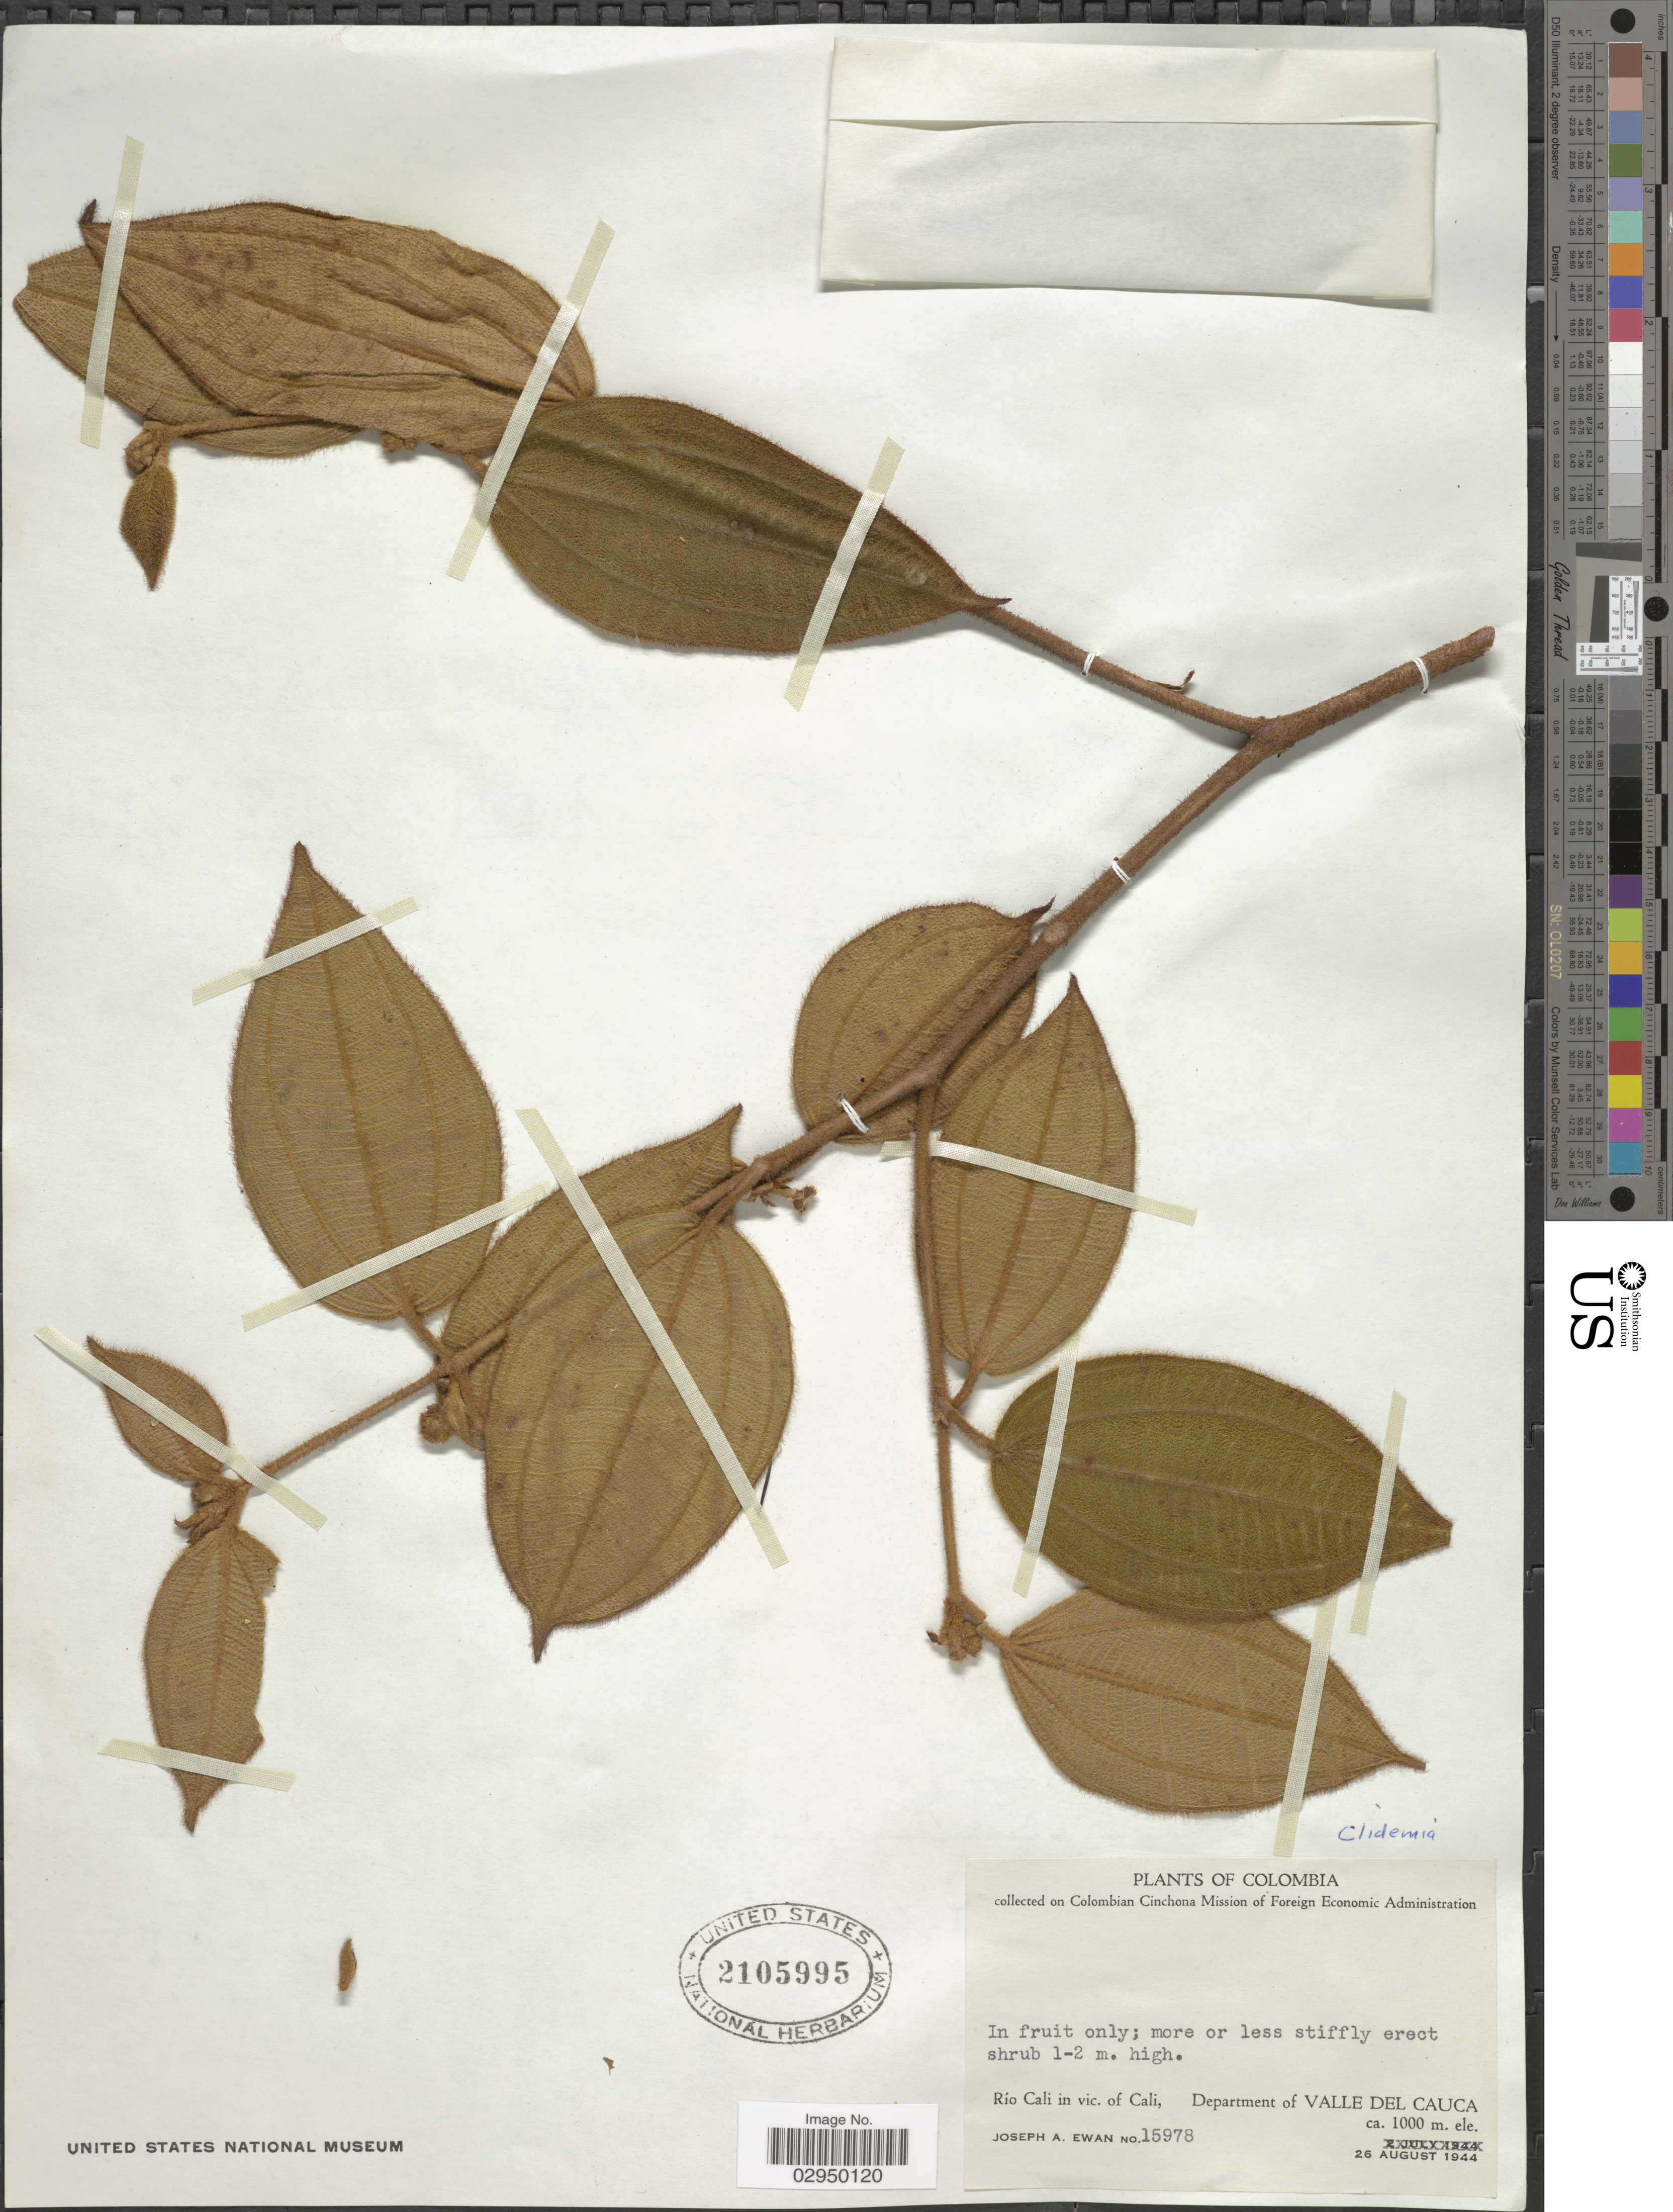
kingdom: Plantae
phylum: Tracheophyta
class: Magnoliopsida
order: Myrtales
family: Melastomataceae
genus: Miconia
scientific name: Miconia dependens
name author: (DC.) Judd & Maguire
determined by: Ferreira-Alves, R.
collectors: J. A. Ewan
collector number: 15978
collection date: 1944-08-26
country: Colombia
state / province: Valle del Cauca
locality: Río Cali in vic. of Cali, Department of Valle del Cauca.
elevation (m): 1000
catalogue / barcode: US 2105995